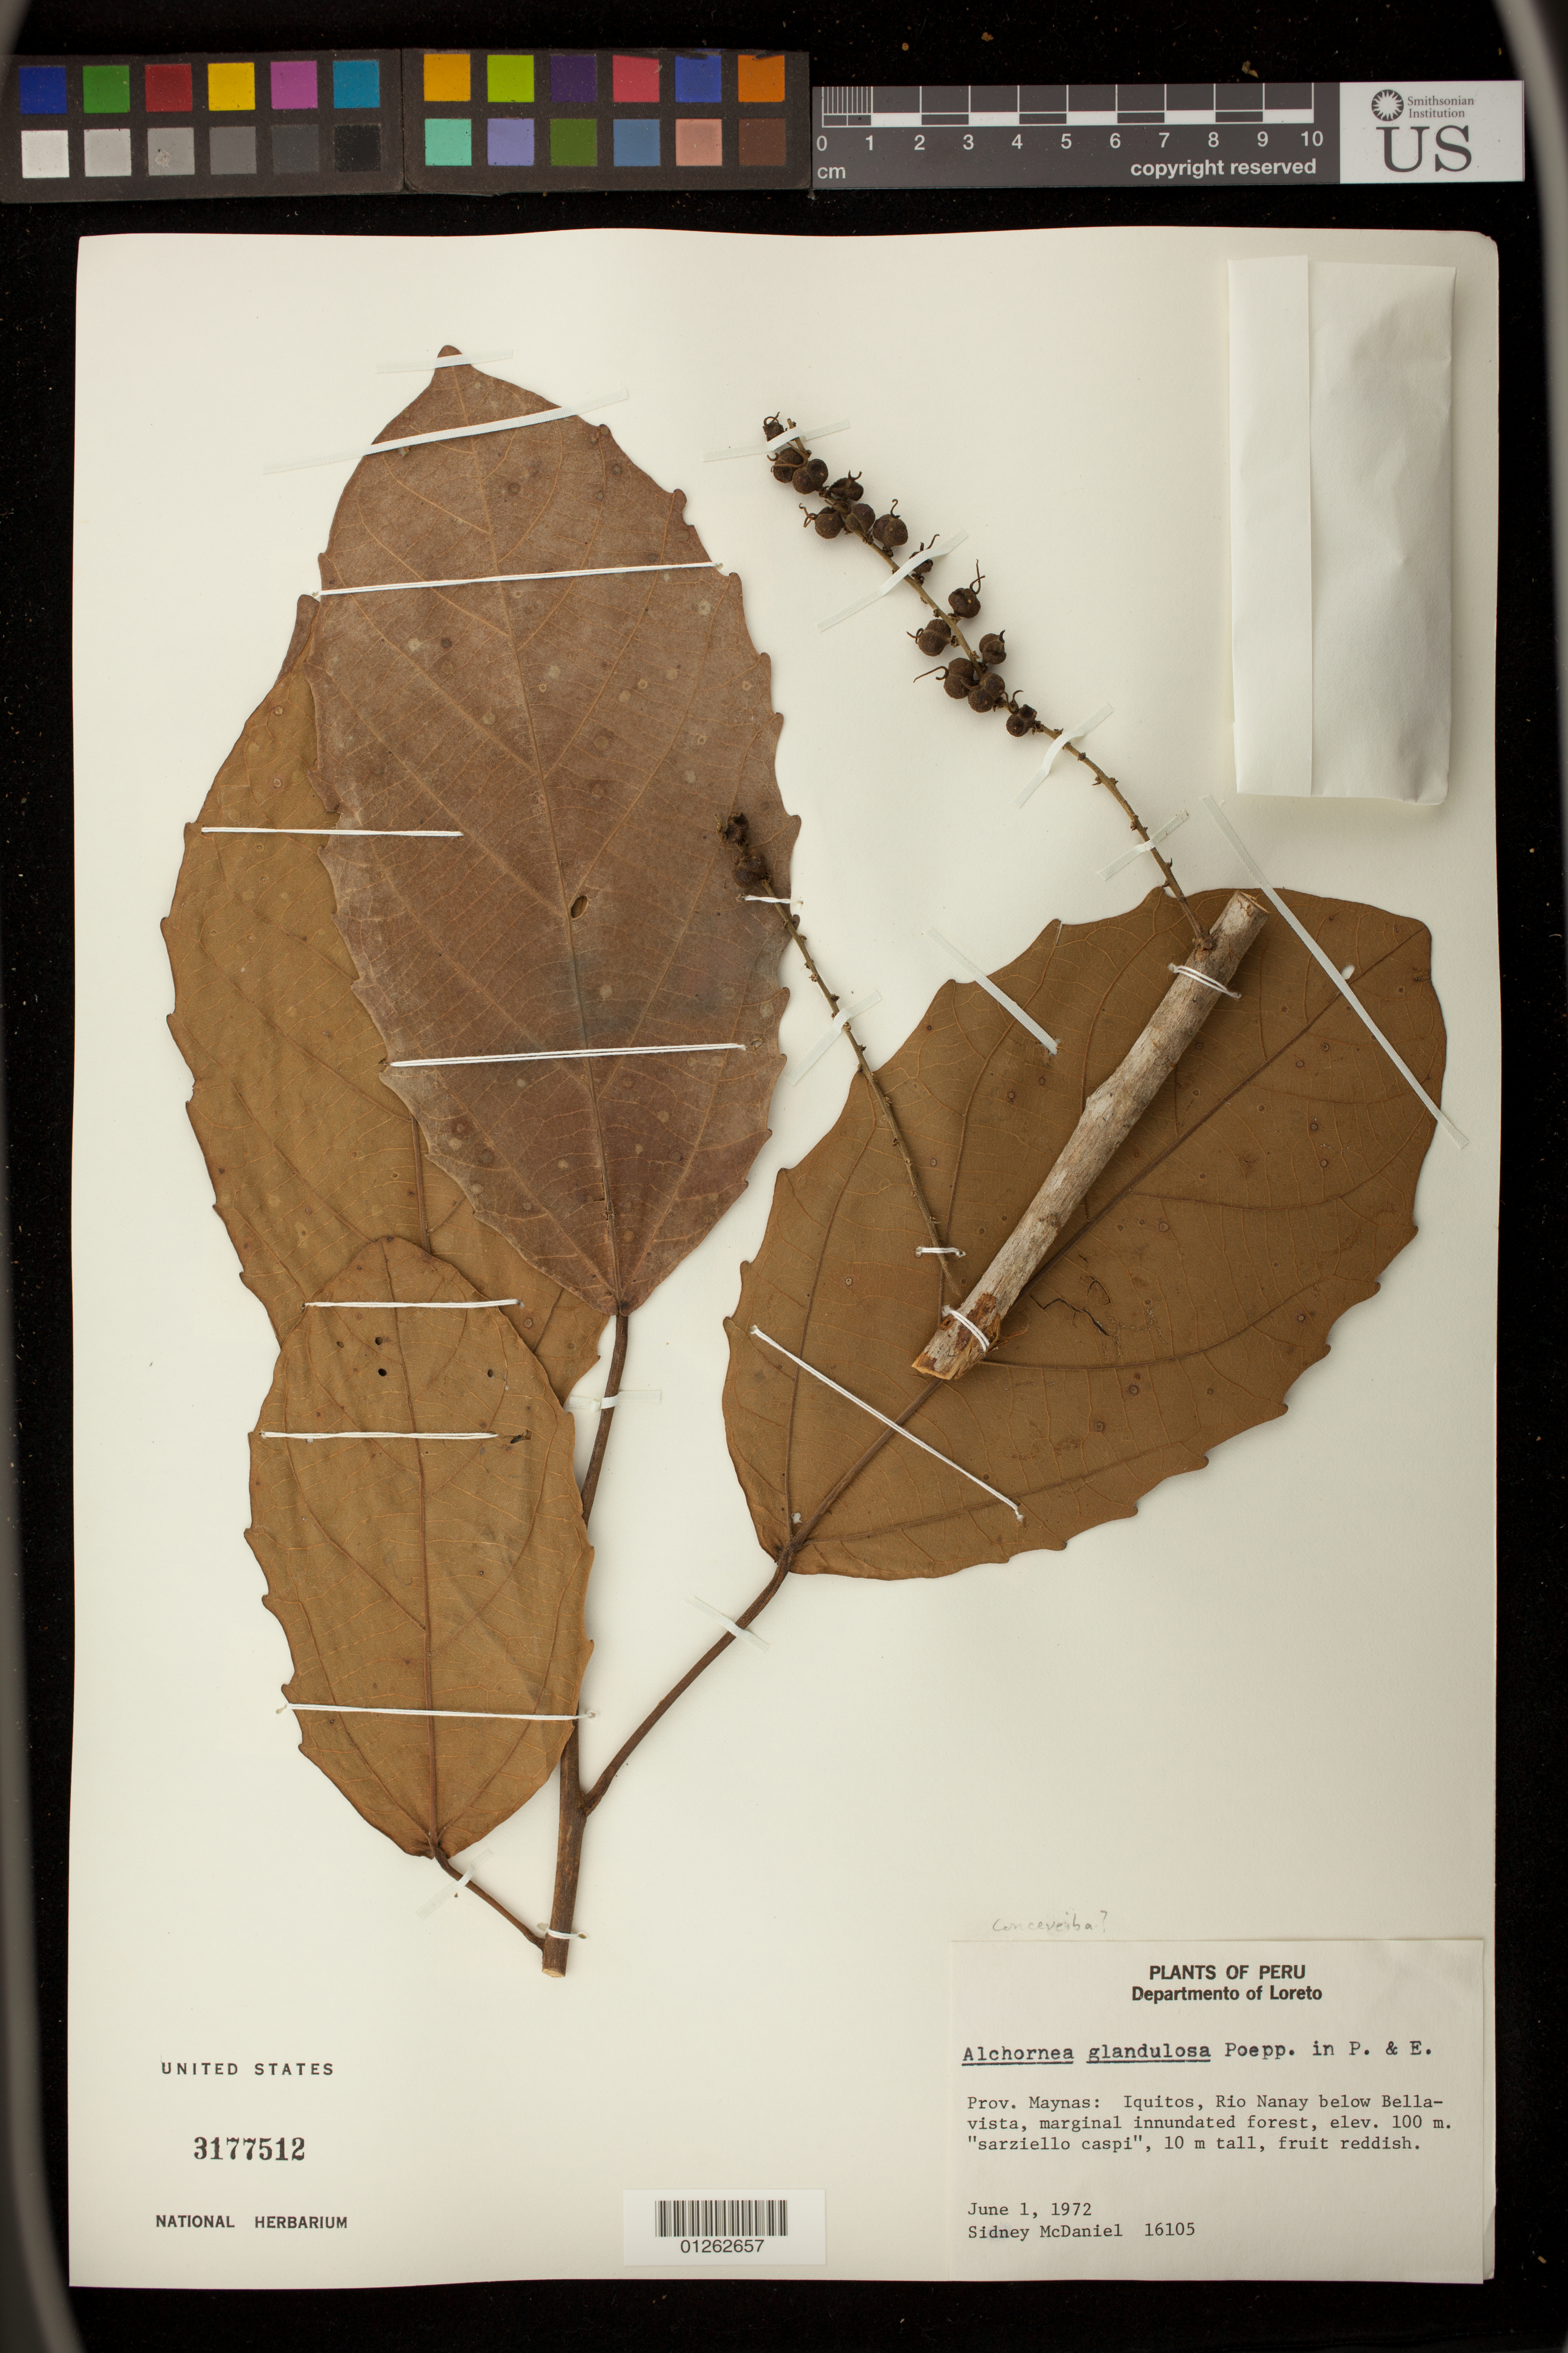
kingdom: Plantae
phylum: Tracheophyta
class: Magnoliopsida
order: Malpighiales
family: Euphorbiaceae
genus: Alchornea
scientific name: Alchornea glandulosa subsp. glandulosa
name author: Poepp.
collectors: S. McDaniel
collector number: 16105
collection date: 1972-06-01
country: Peru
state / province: Loreto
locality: Maynas: Iquitos, Rio Nanay below Bellavista.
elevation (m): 100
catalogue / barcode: US 3177512